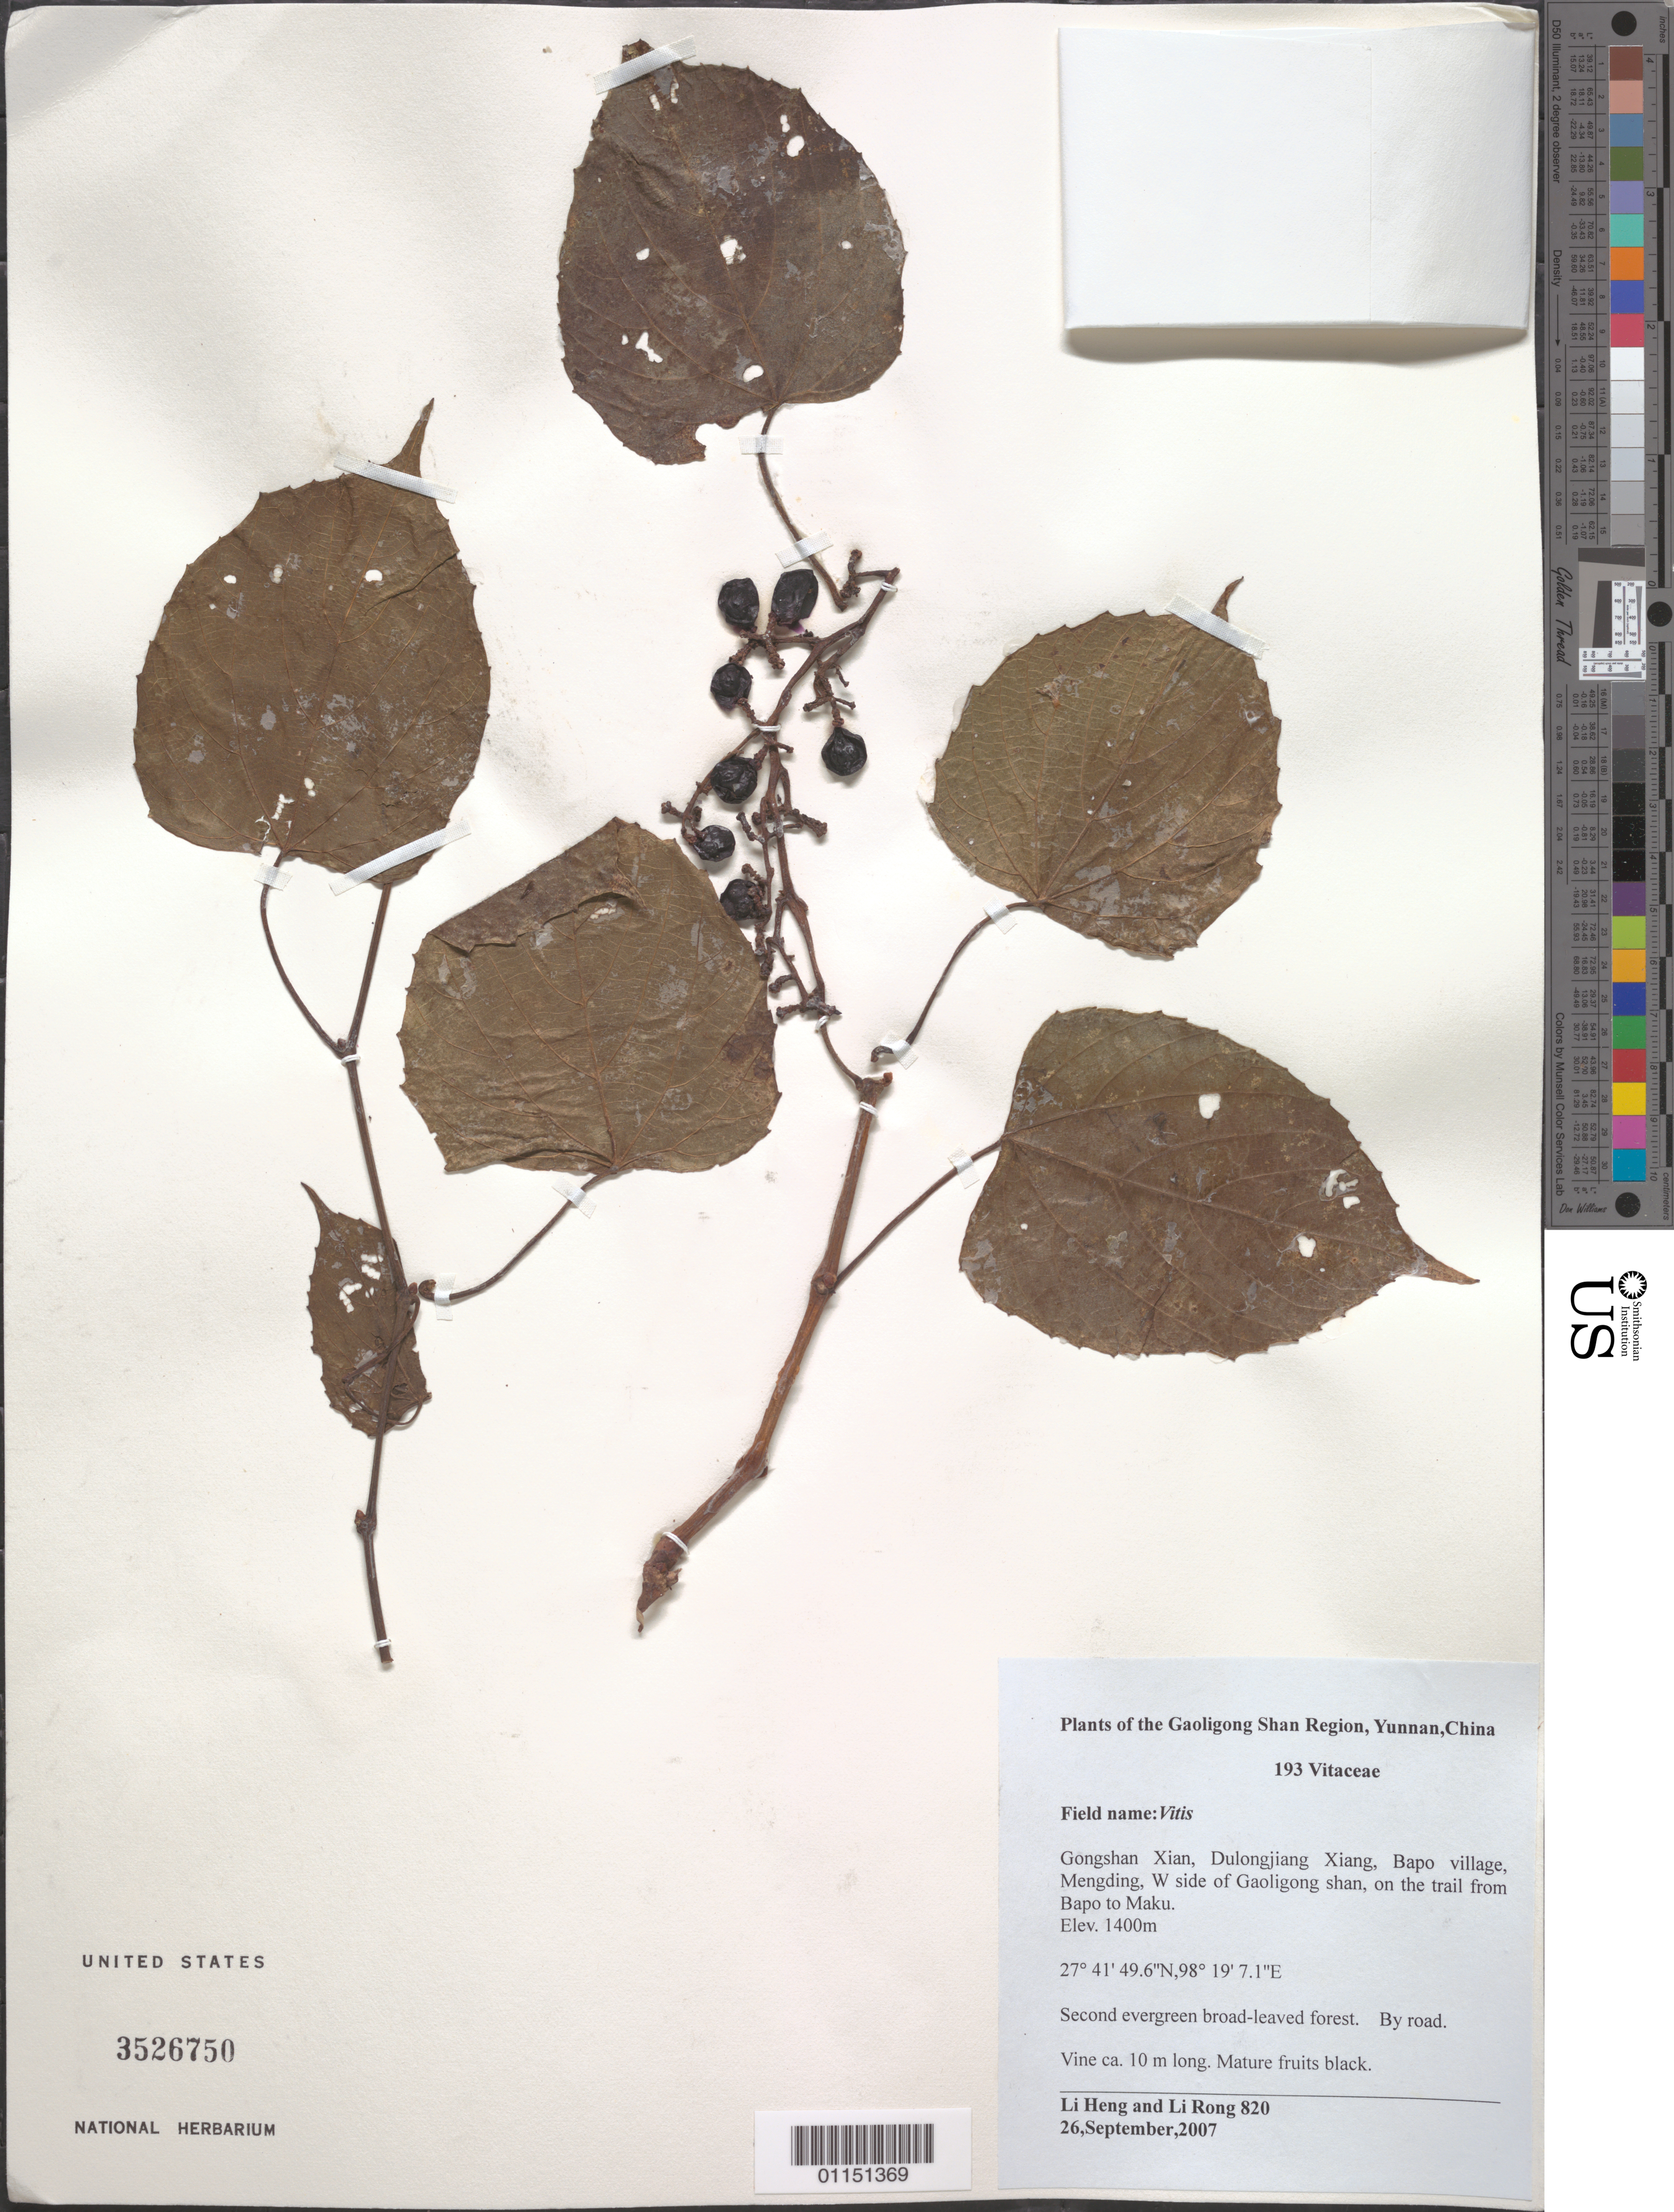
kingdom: Plantae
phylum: Tracheophyta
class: Magnoliopsida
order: Vitales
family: Vitaceae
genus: Vitis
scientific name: Vitis sp.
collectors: L. Heng & R. Li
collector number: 820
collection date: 2007-09-26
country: China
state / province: Yunnan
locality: Gaoligong Shan Region, Gongshan Xian, Dulongjiang Xiang, Bapo village, Mengding, W side of Gaoligong shan, on the trail from Bapo to Maku.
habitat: Second evergreen broad-leaved forest. By road.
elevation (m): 1400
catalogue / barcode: US 3526750